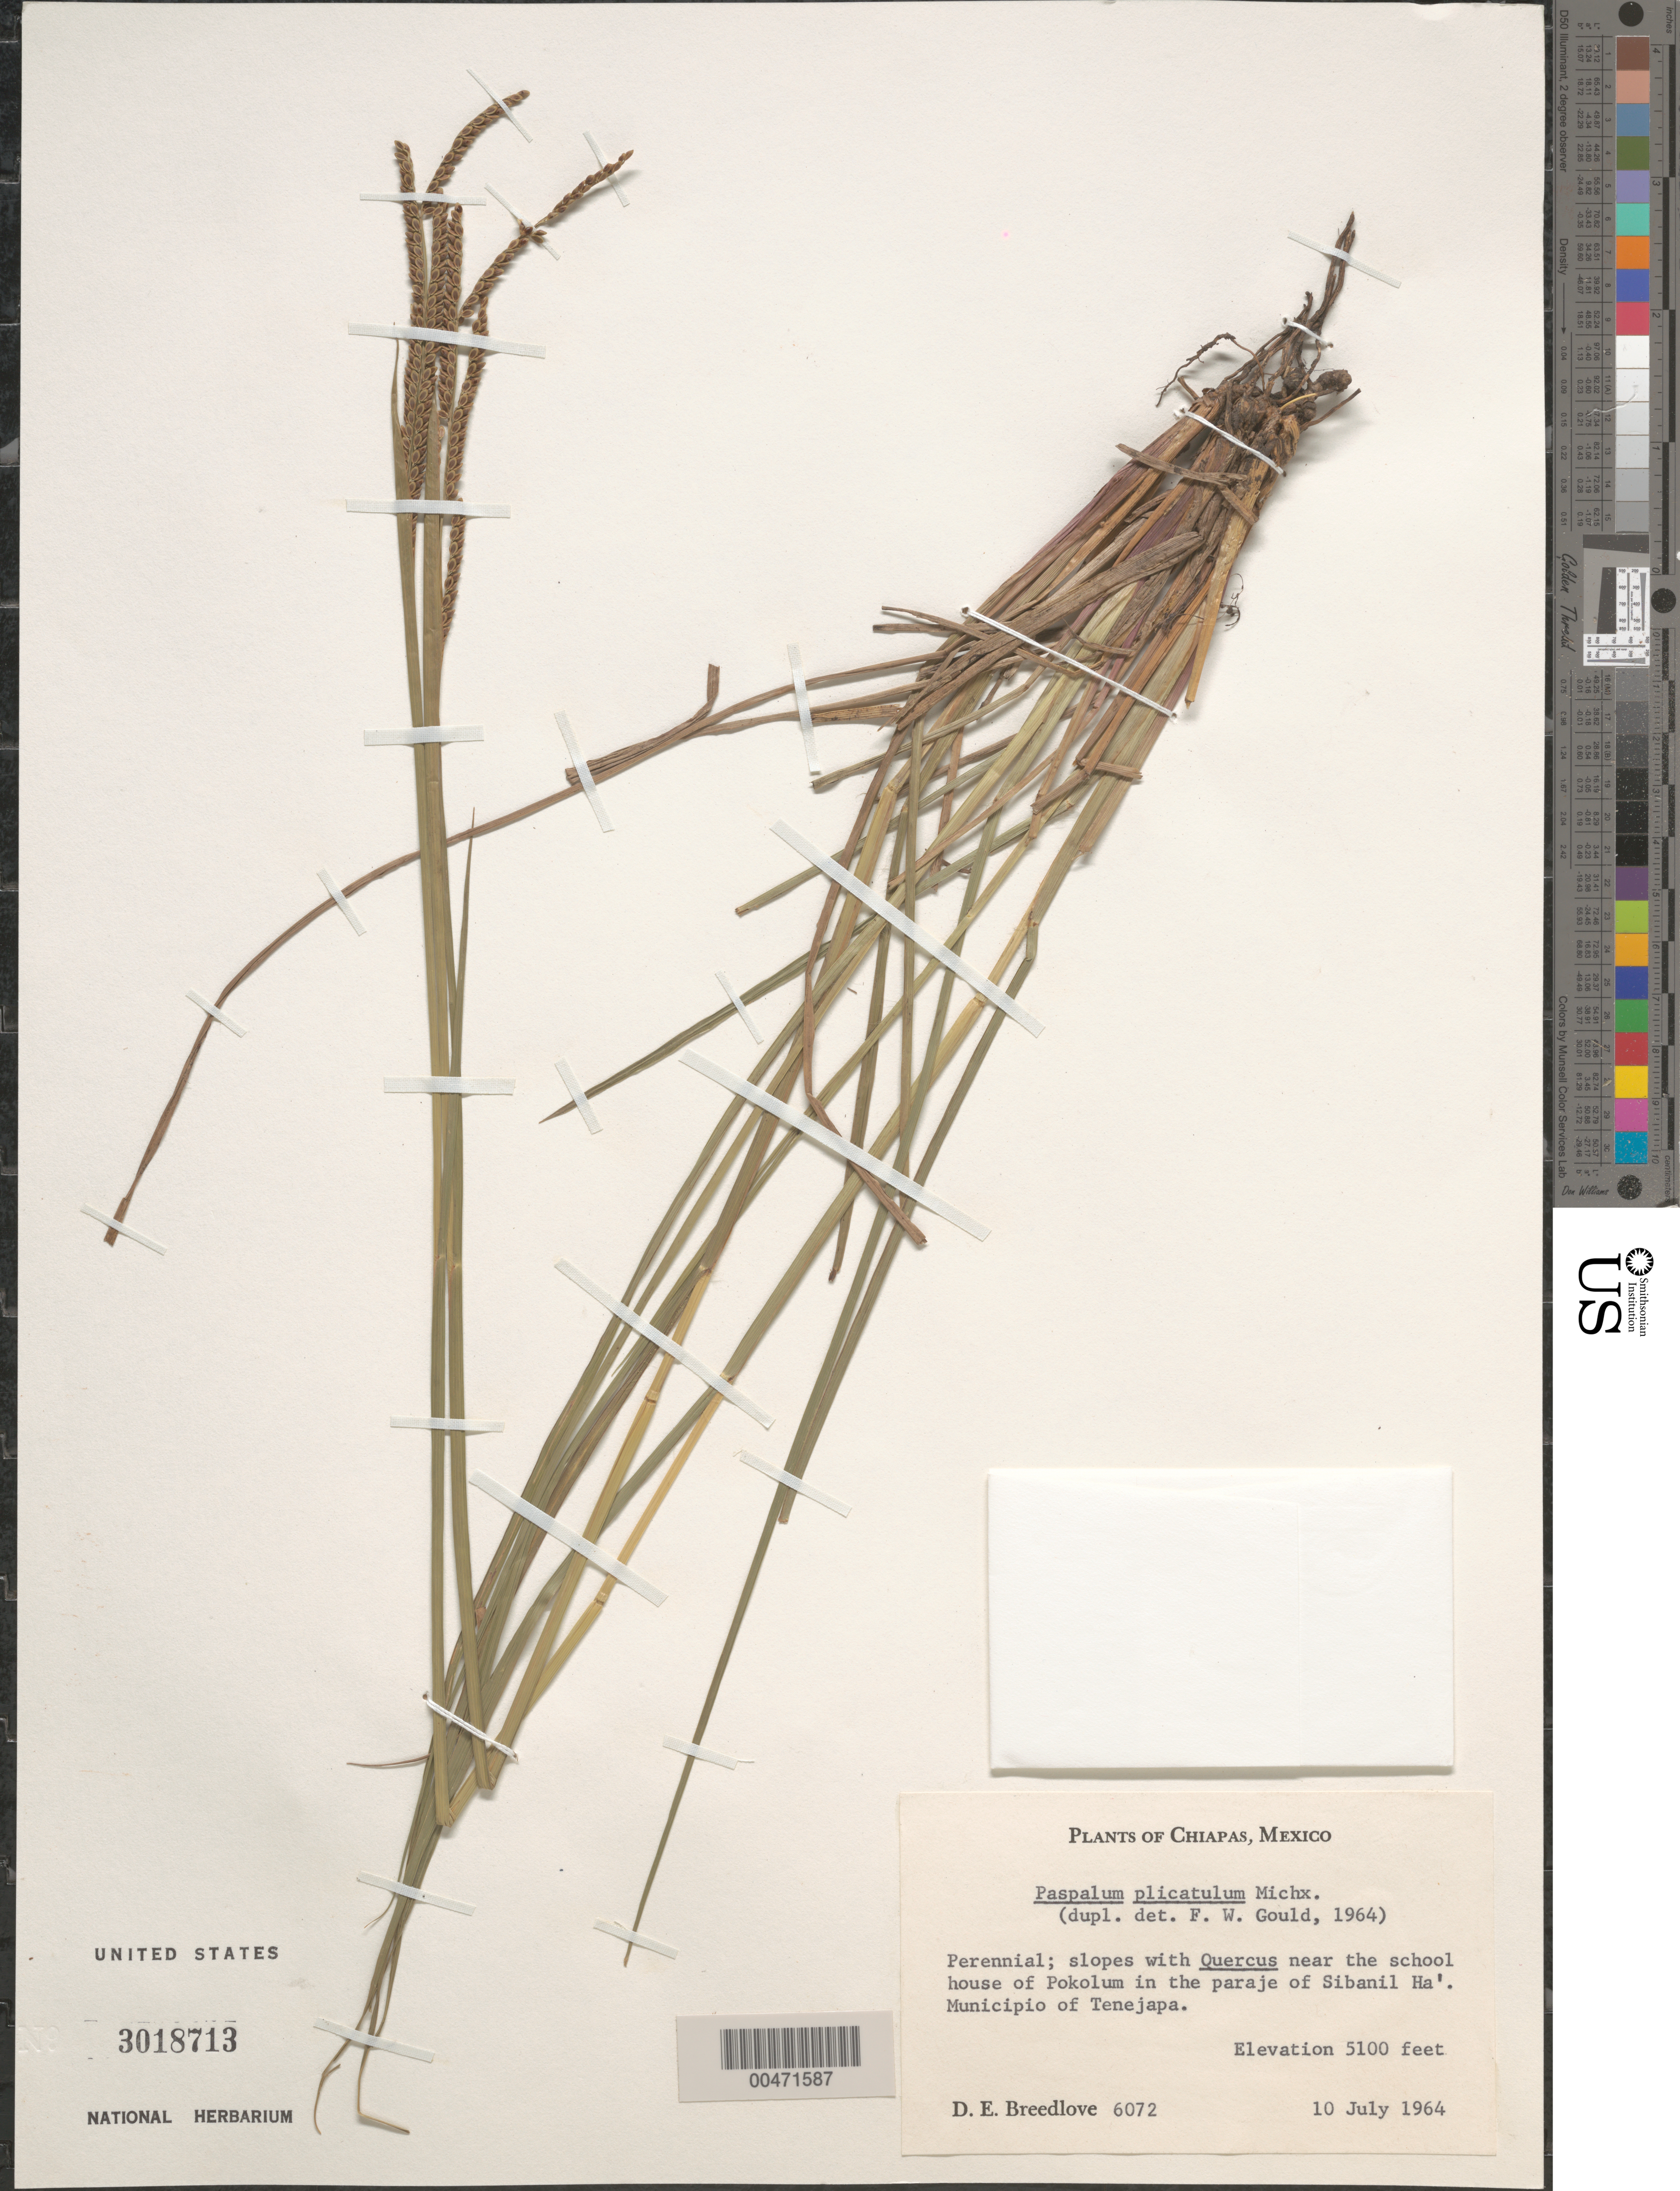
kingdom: Plantae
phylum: Tracheophyta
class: Liliopsida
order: Poales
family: Poaceae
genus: Paspalum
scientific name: Paspalum plicatulum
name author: Michx.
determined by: Gould, F. W.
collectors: D. E. Breedlove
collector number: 6072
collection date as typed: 10 Jul 1964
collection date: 1964-07-10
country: Mexico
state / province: Chiapas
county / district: Tenejapa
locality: Near the school house of Pokolum in the paraje of Sibanil Ha'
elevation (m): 1554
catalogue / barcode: US 3018713